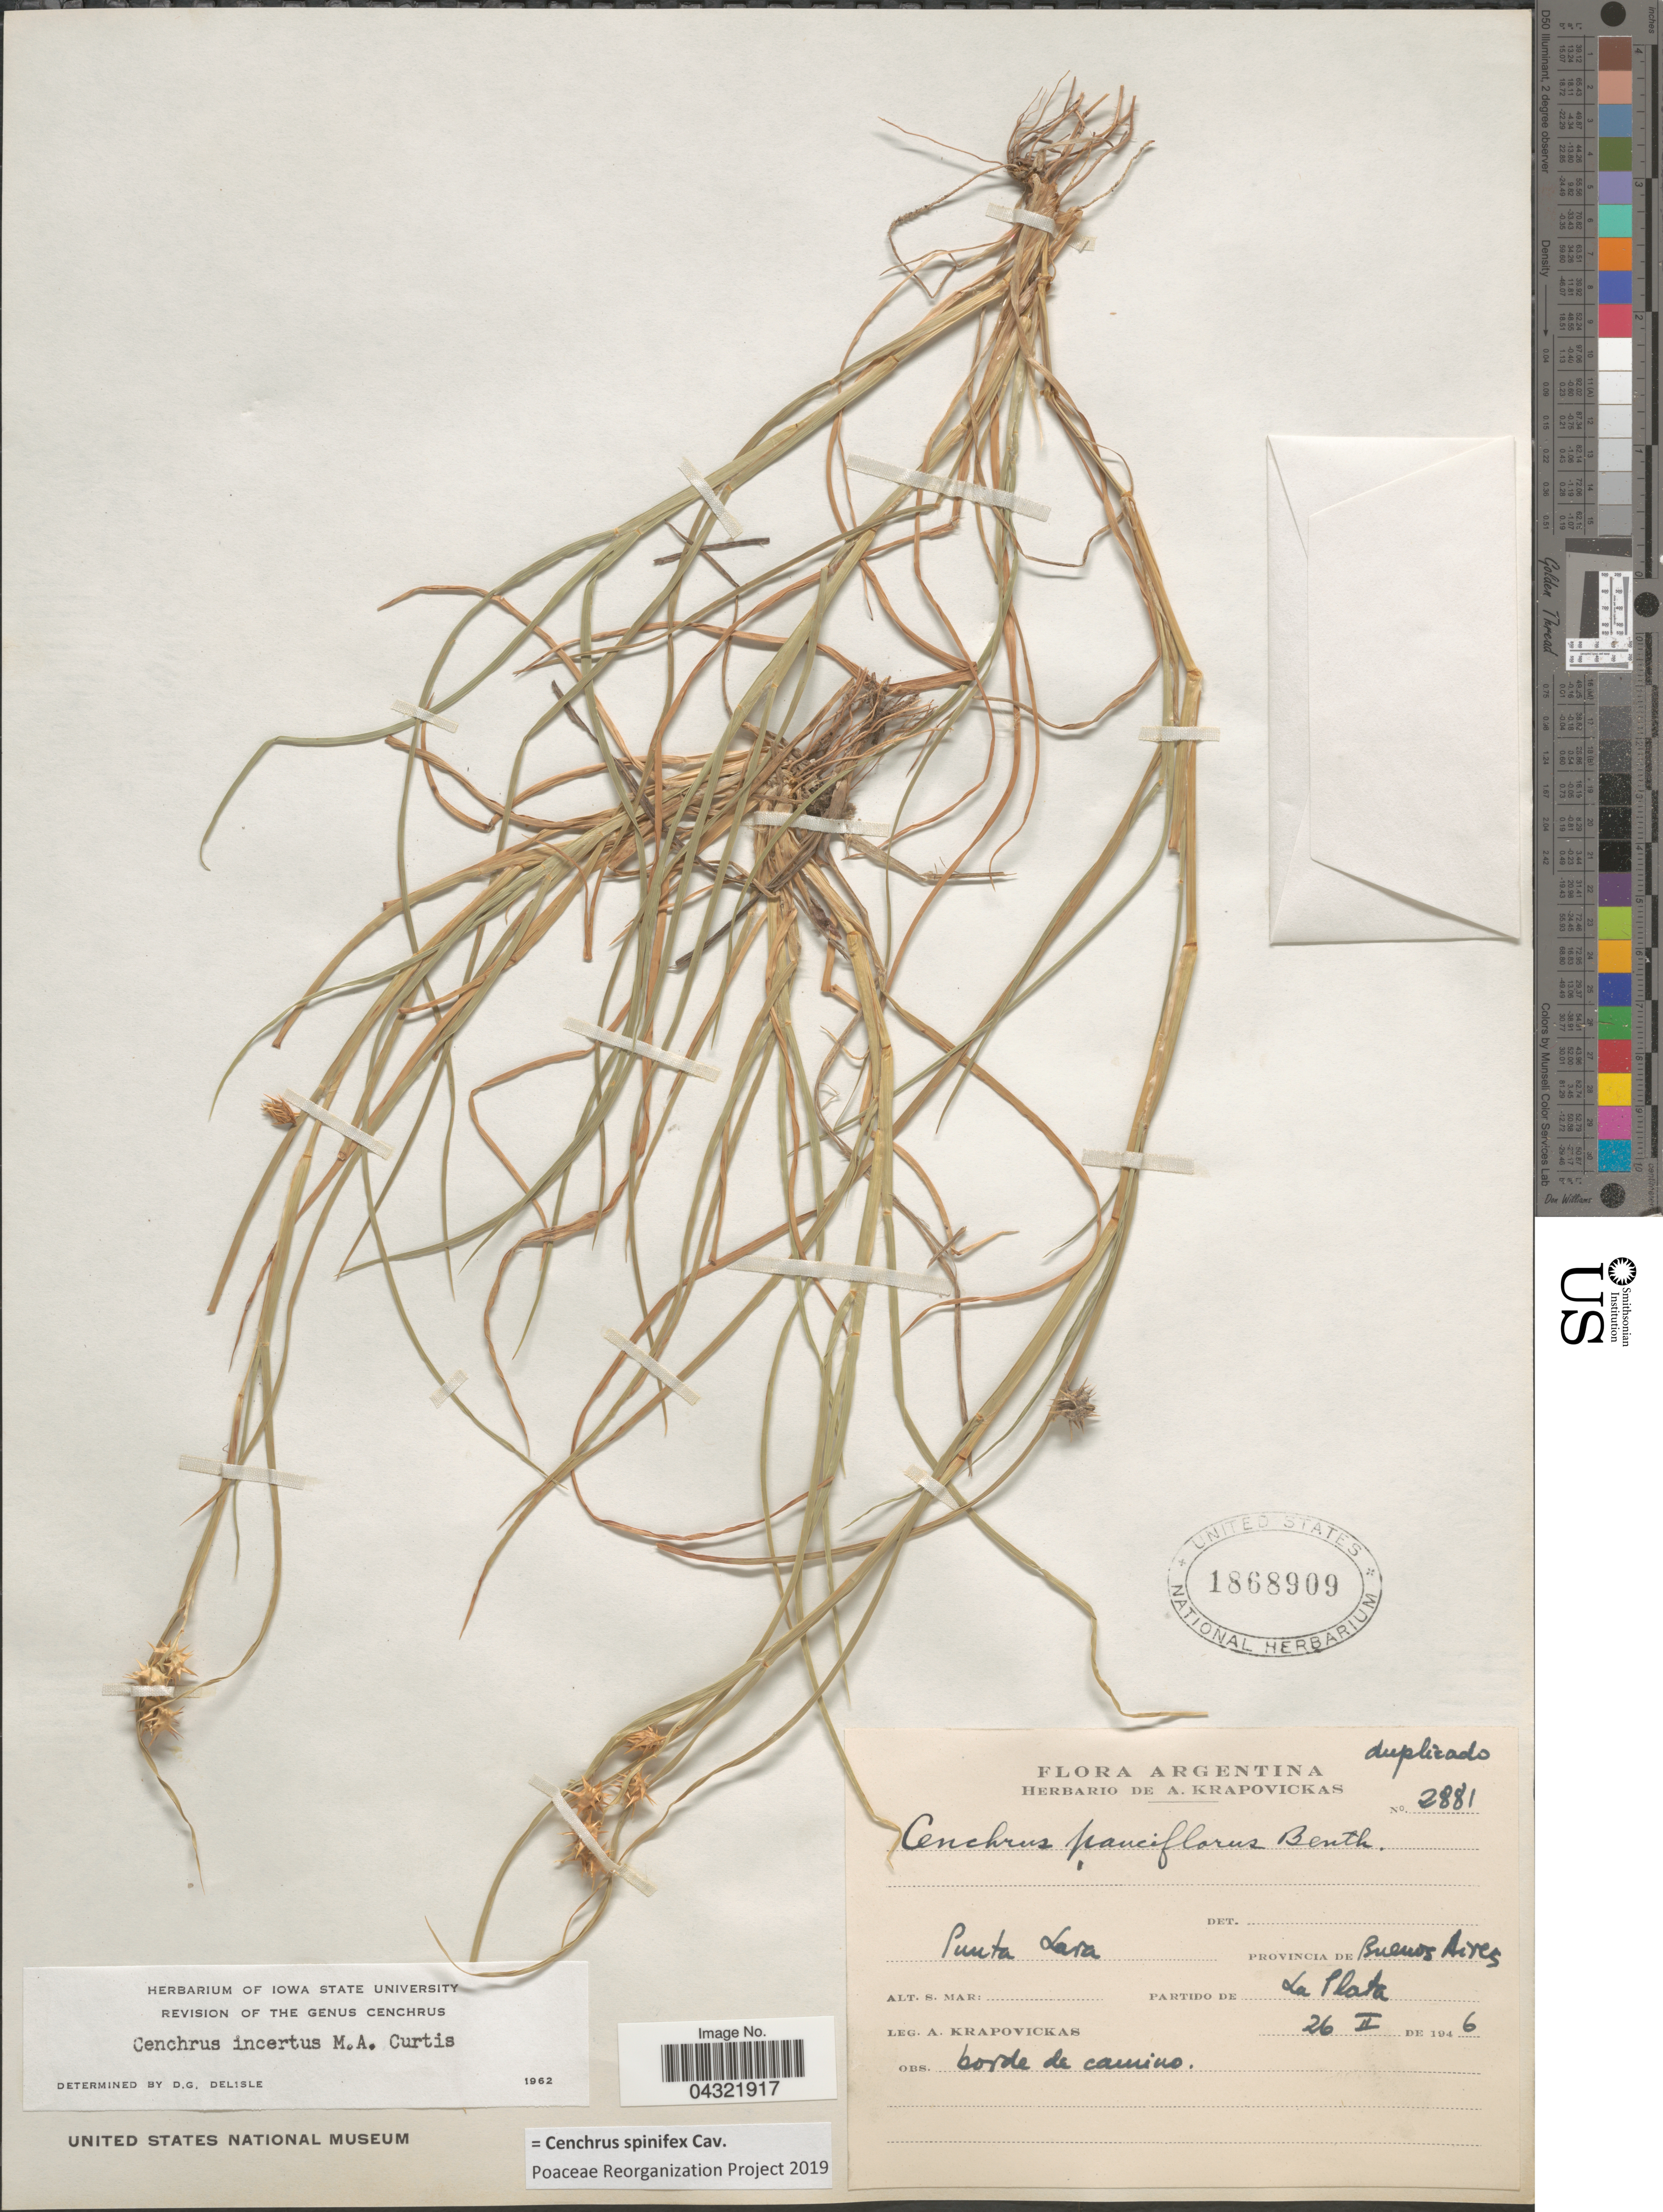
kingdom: Plantae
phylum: Tracheophyta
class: Liliopsida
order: Poales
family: Poaceae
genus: Cenchrus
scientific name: Cenchrus spinifex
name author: Cav.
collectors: A. Krapovickas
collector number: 2881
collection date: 1946-02-26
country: Argentina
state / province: Buenos Aires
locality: Punta Lara. Partido de La Plata.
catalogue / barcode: US 1868909